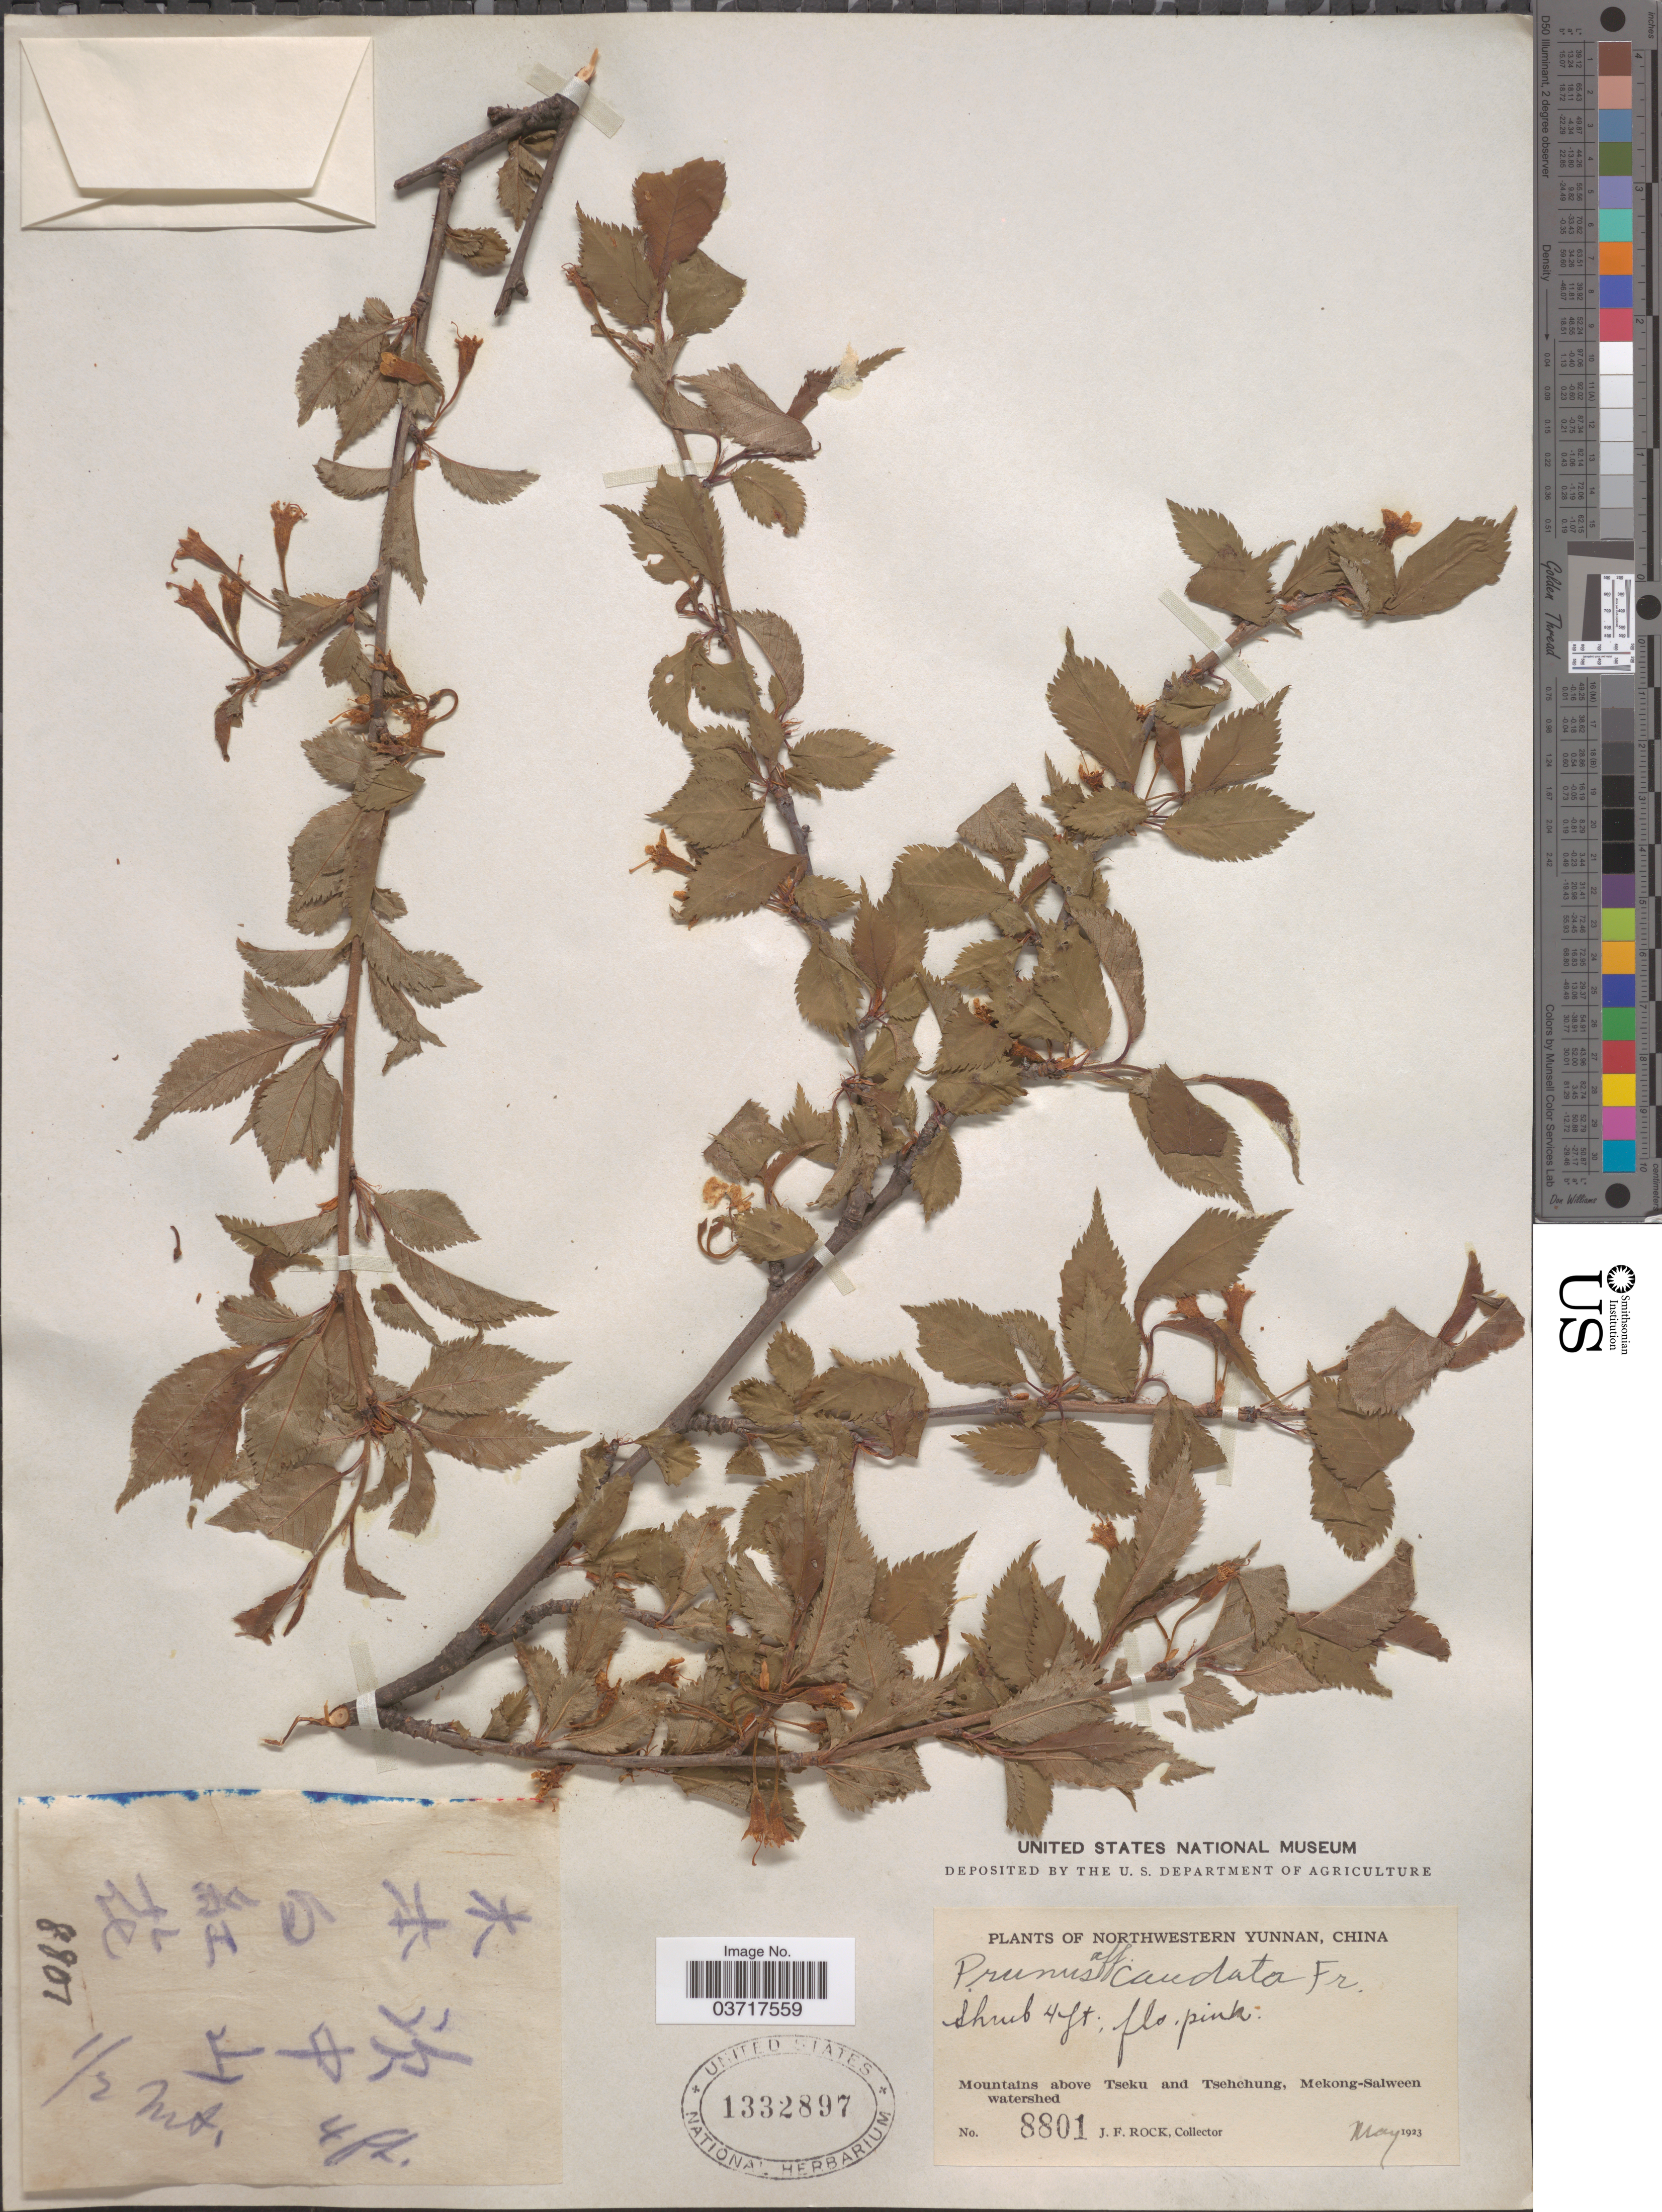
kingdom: Plantae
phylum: Tracheophyta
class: Magnoliopsida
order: Rosales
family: Rosaceae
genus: Prunus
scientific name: Prunus caudata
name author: Franch.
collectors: J. Rock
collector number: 8801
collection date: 1923-05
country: China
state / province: Yunnan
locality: Northwestern Yunnan. Mountains above Tseku and Tsehchung, Mekong-Salween watershed.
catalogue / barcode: US 1332897